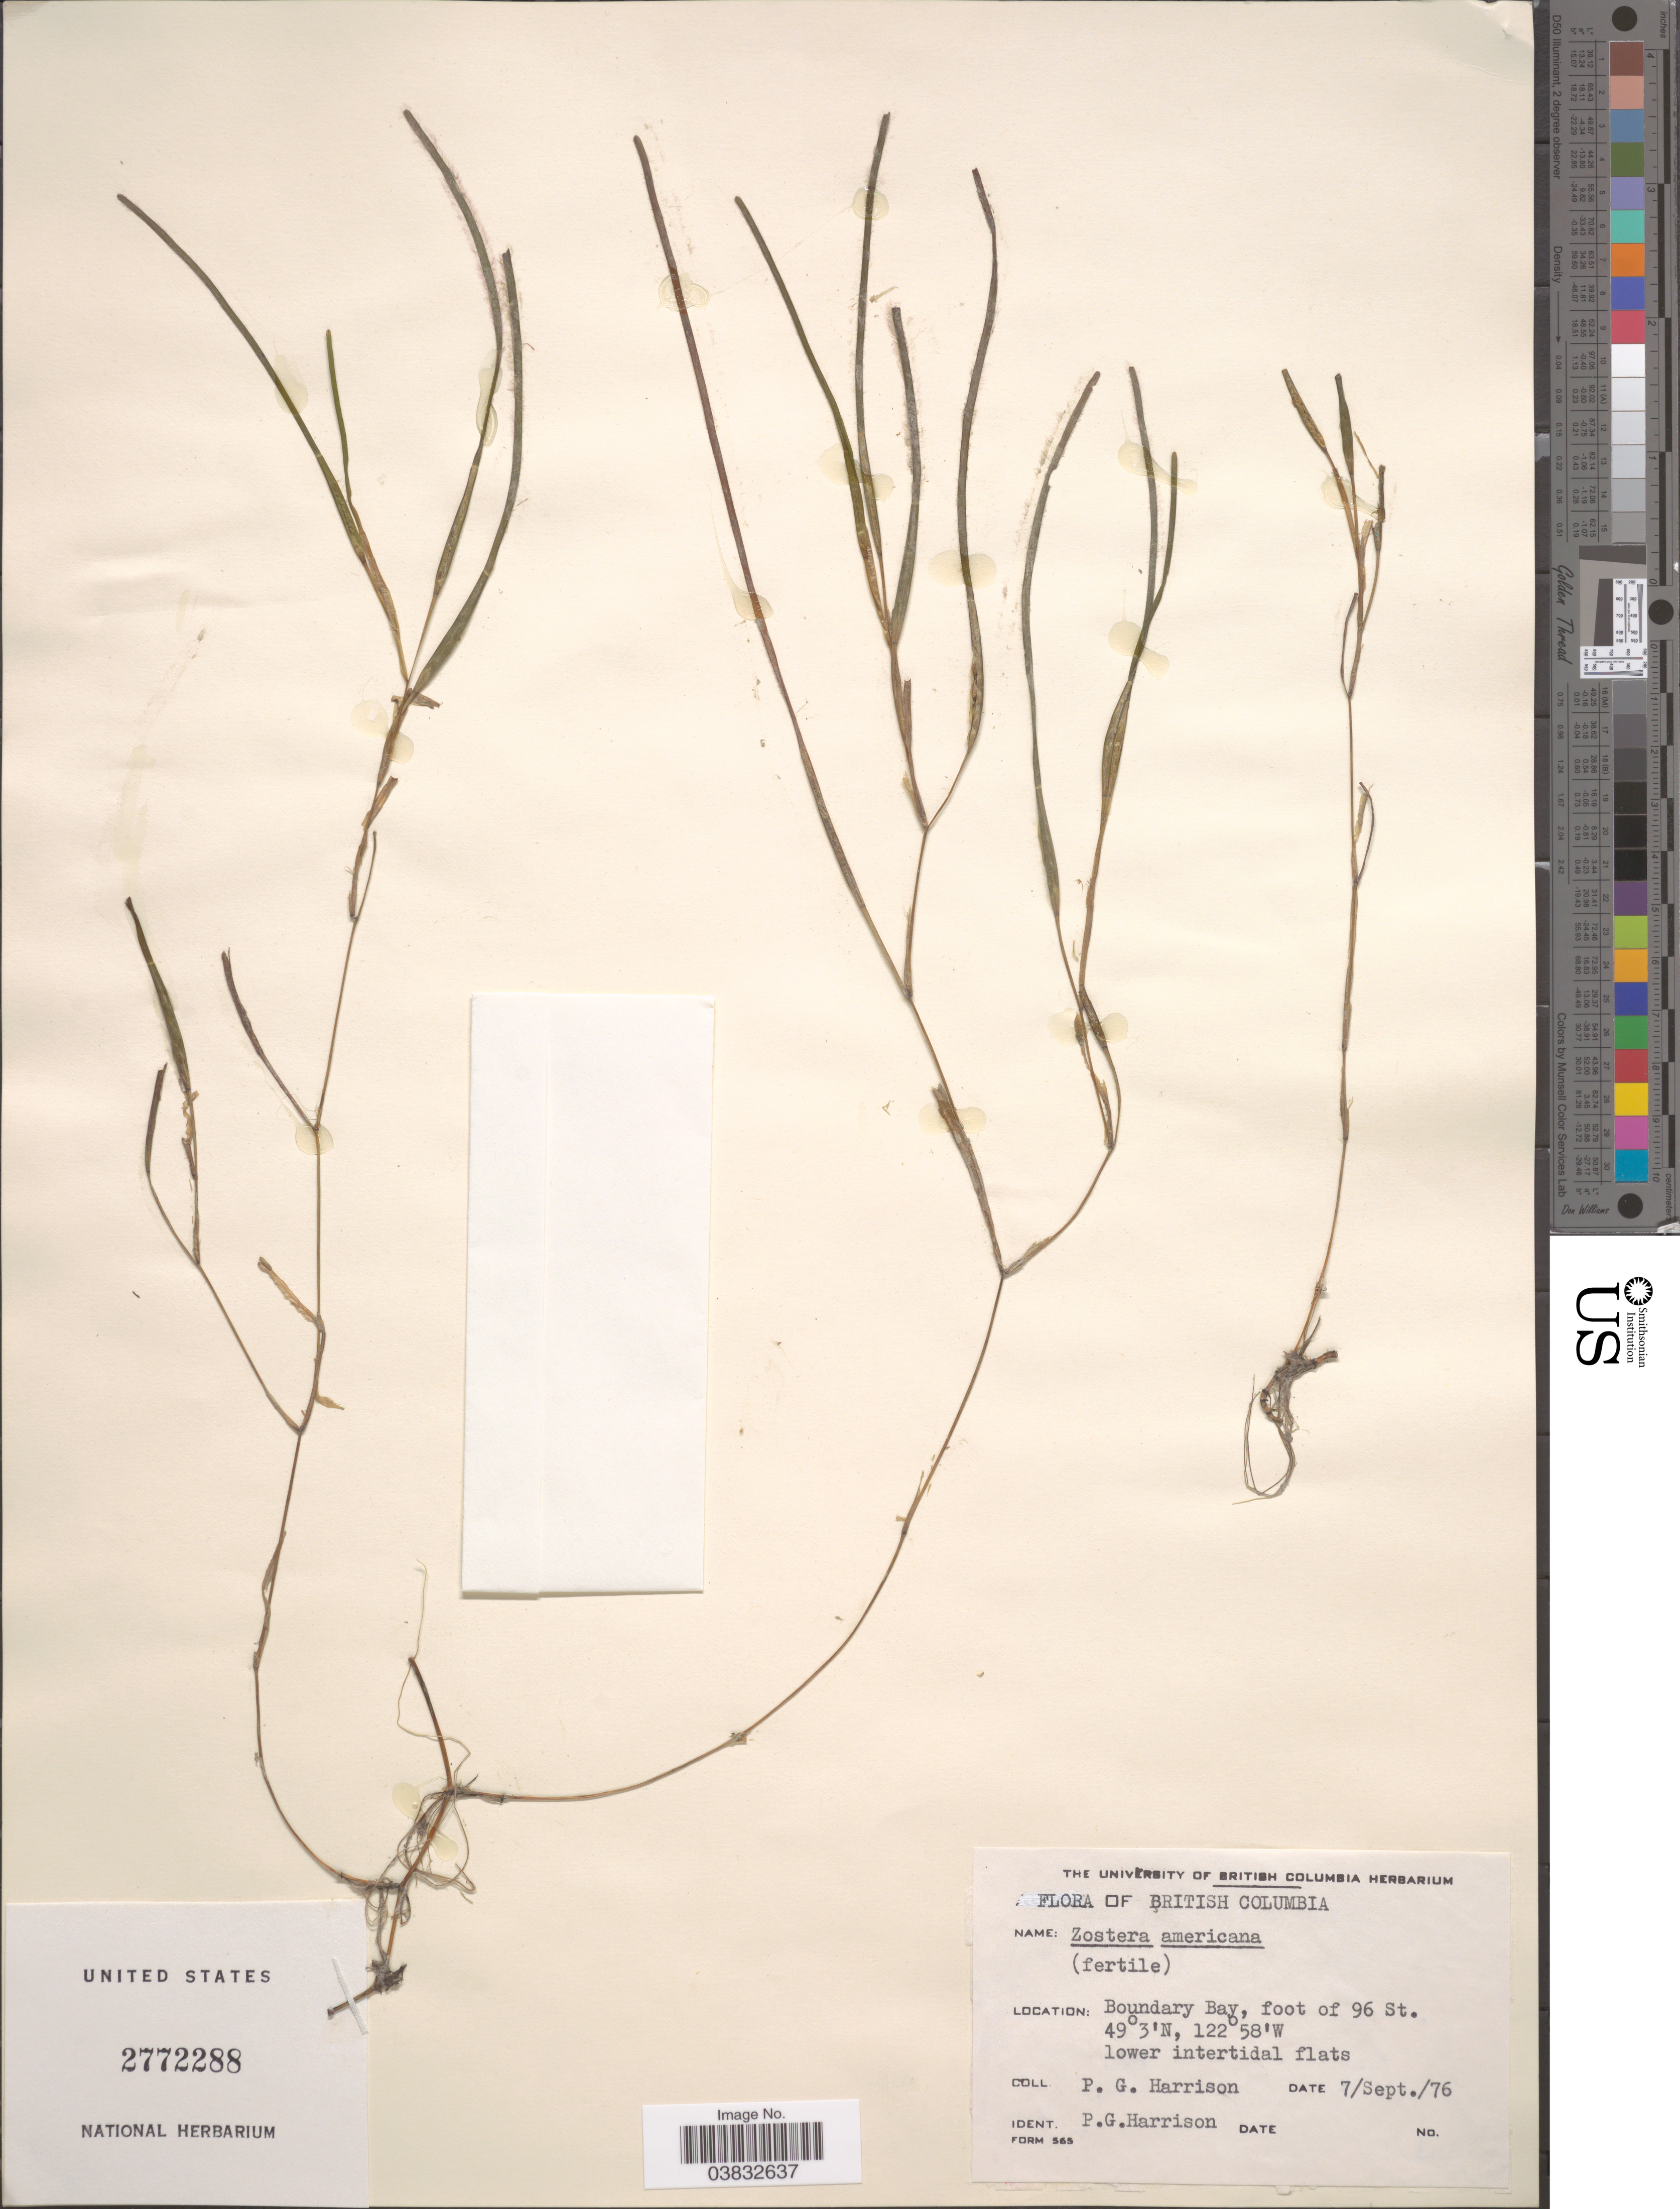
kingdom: Plantae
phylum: Tracheophyta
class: Liliopsida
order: Alismatales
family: Zosteraceae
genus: Zostera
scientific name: Zostera americana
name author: Hartog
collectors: P. Harrison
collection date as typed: Transcribed d/m/y: 7/9/76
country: Canada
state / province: British Columbia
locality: Boundary Bay, foot of 96 St.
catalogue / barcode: US 2772288